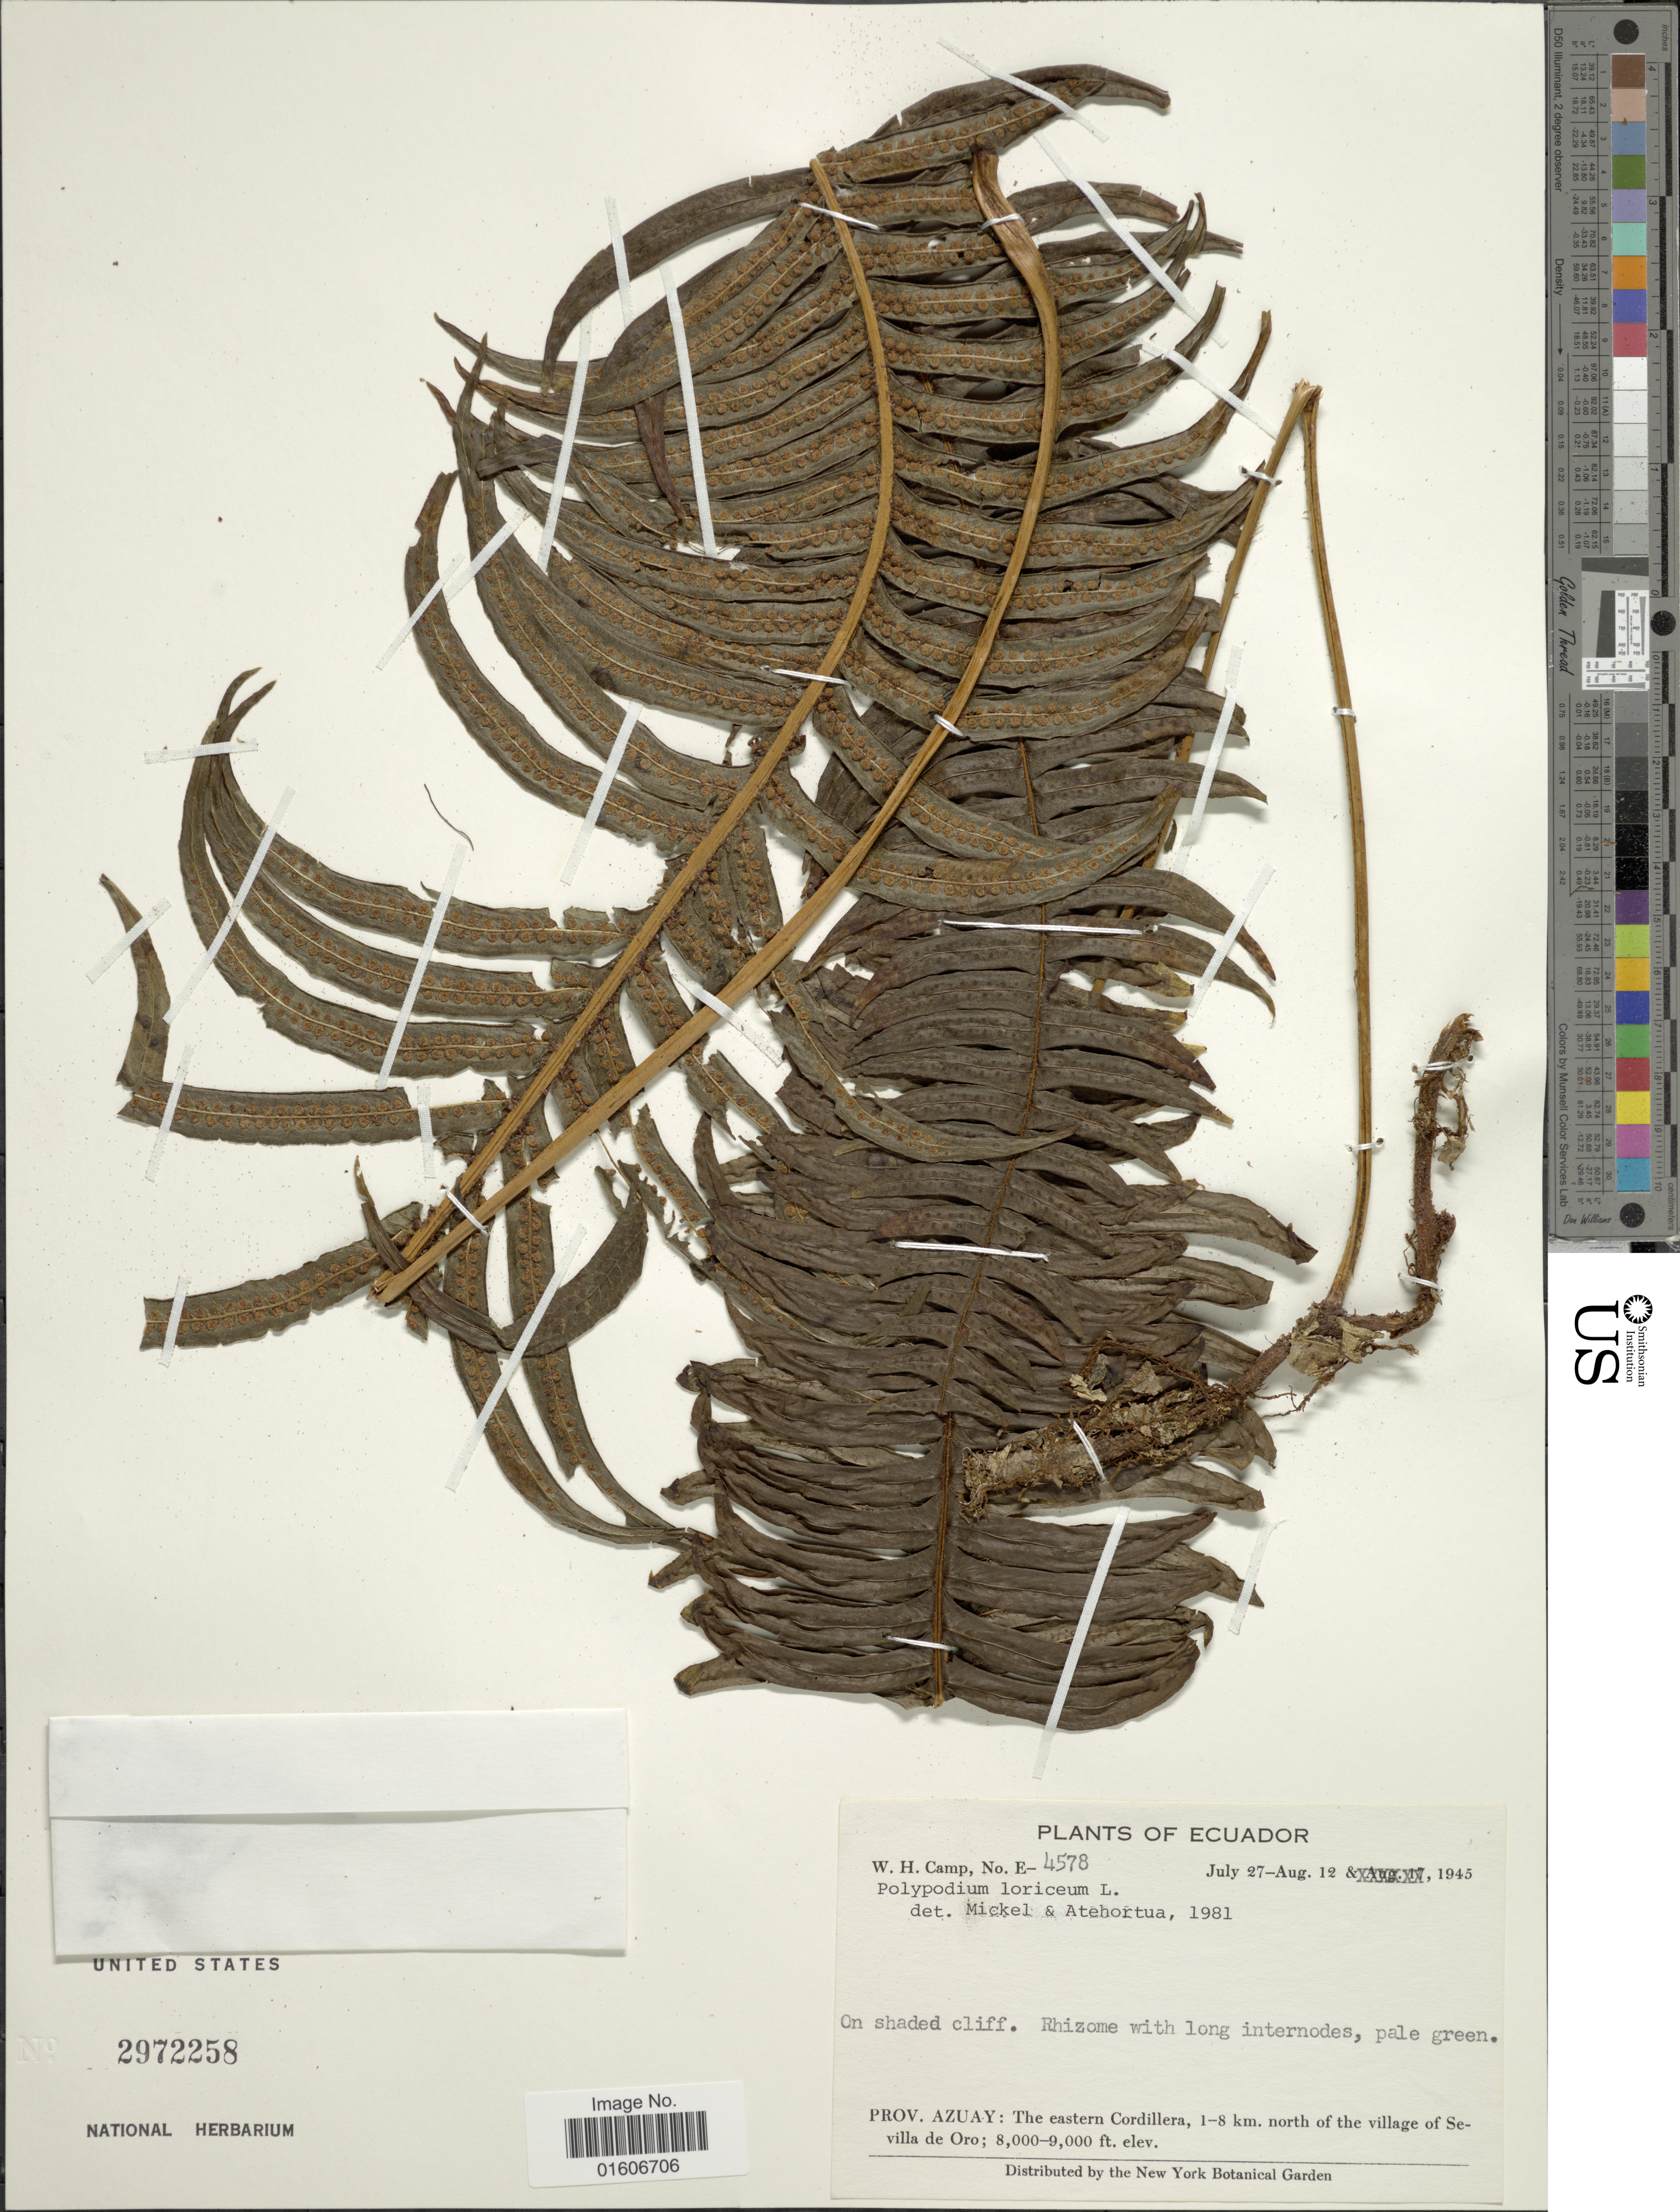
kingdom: Plantae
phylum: Tracheophyta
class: Polypodiopsida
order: Polypodiales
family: Polypodiaceae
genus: Serpocaulon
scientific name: Serpocaulon loriceum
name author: (L.) A.R. Sm.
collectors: W. H. Camp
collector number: E-4578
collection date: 1945-07-27/1945-08-12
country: Ecuador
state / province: Azuay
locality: The eastern Cordillera, 1-8 km, north of the village of Sevilla de Oro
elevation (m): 2438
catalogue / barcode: US 2972258